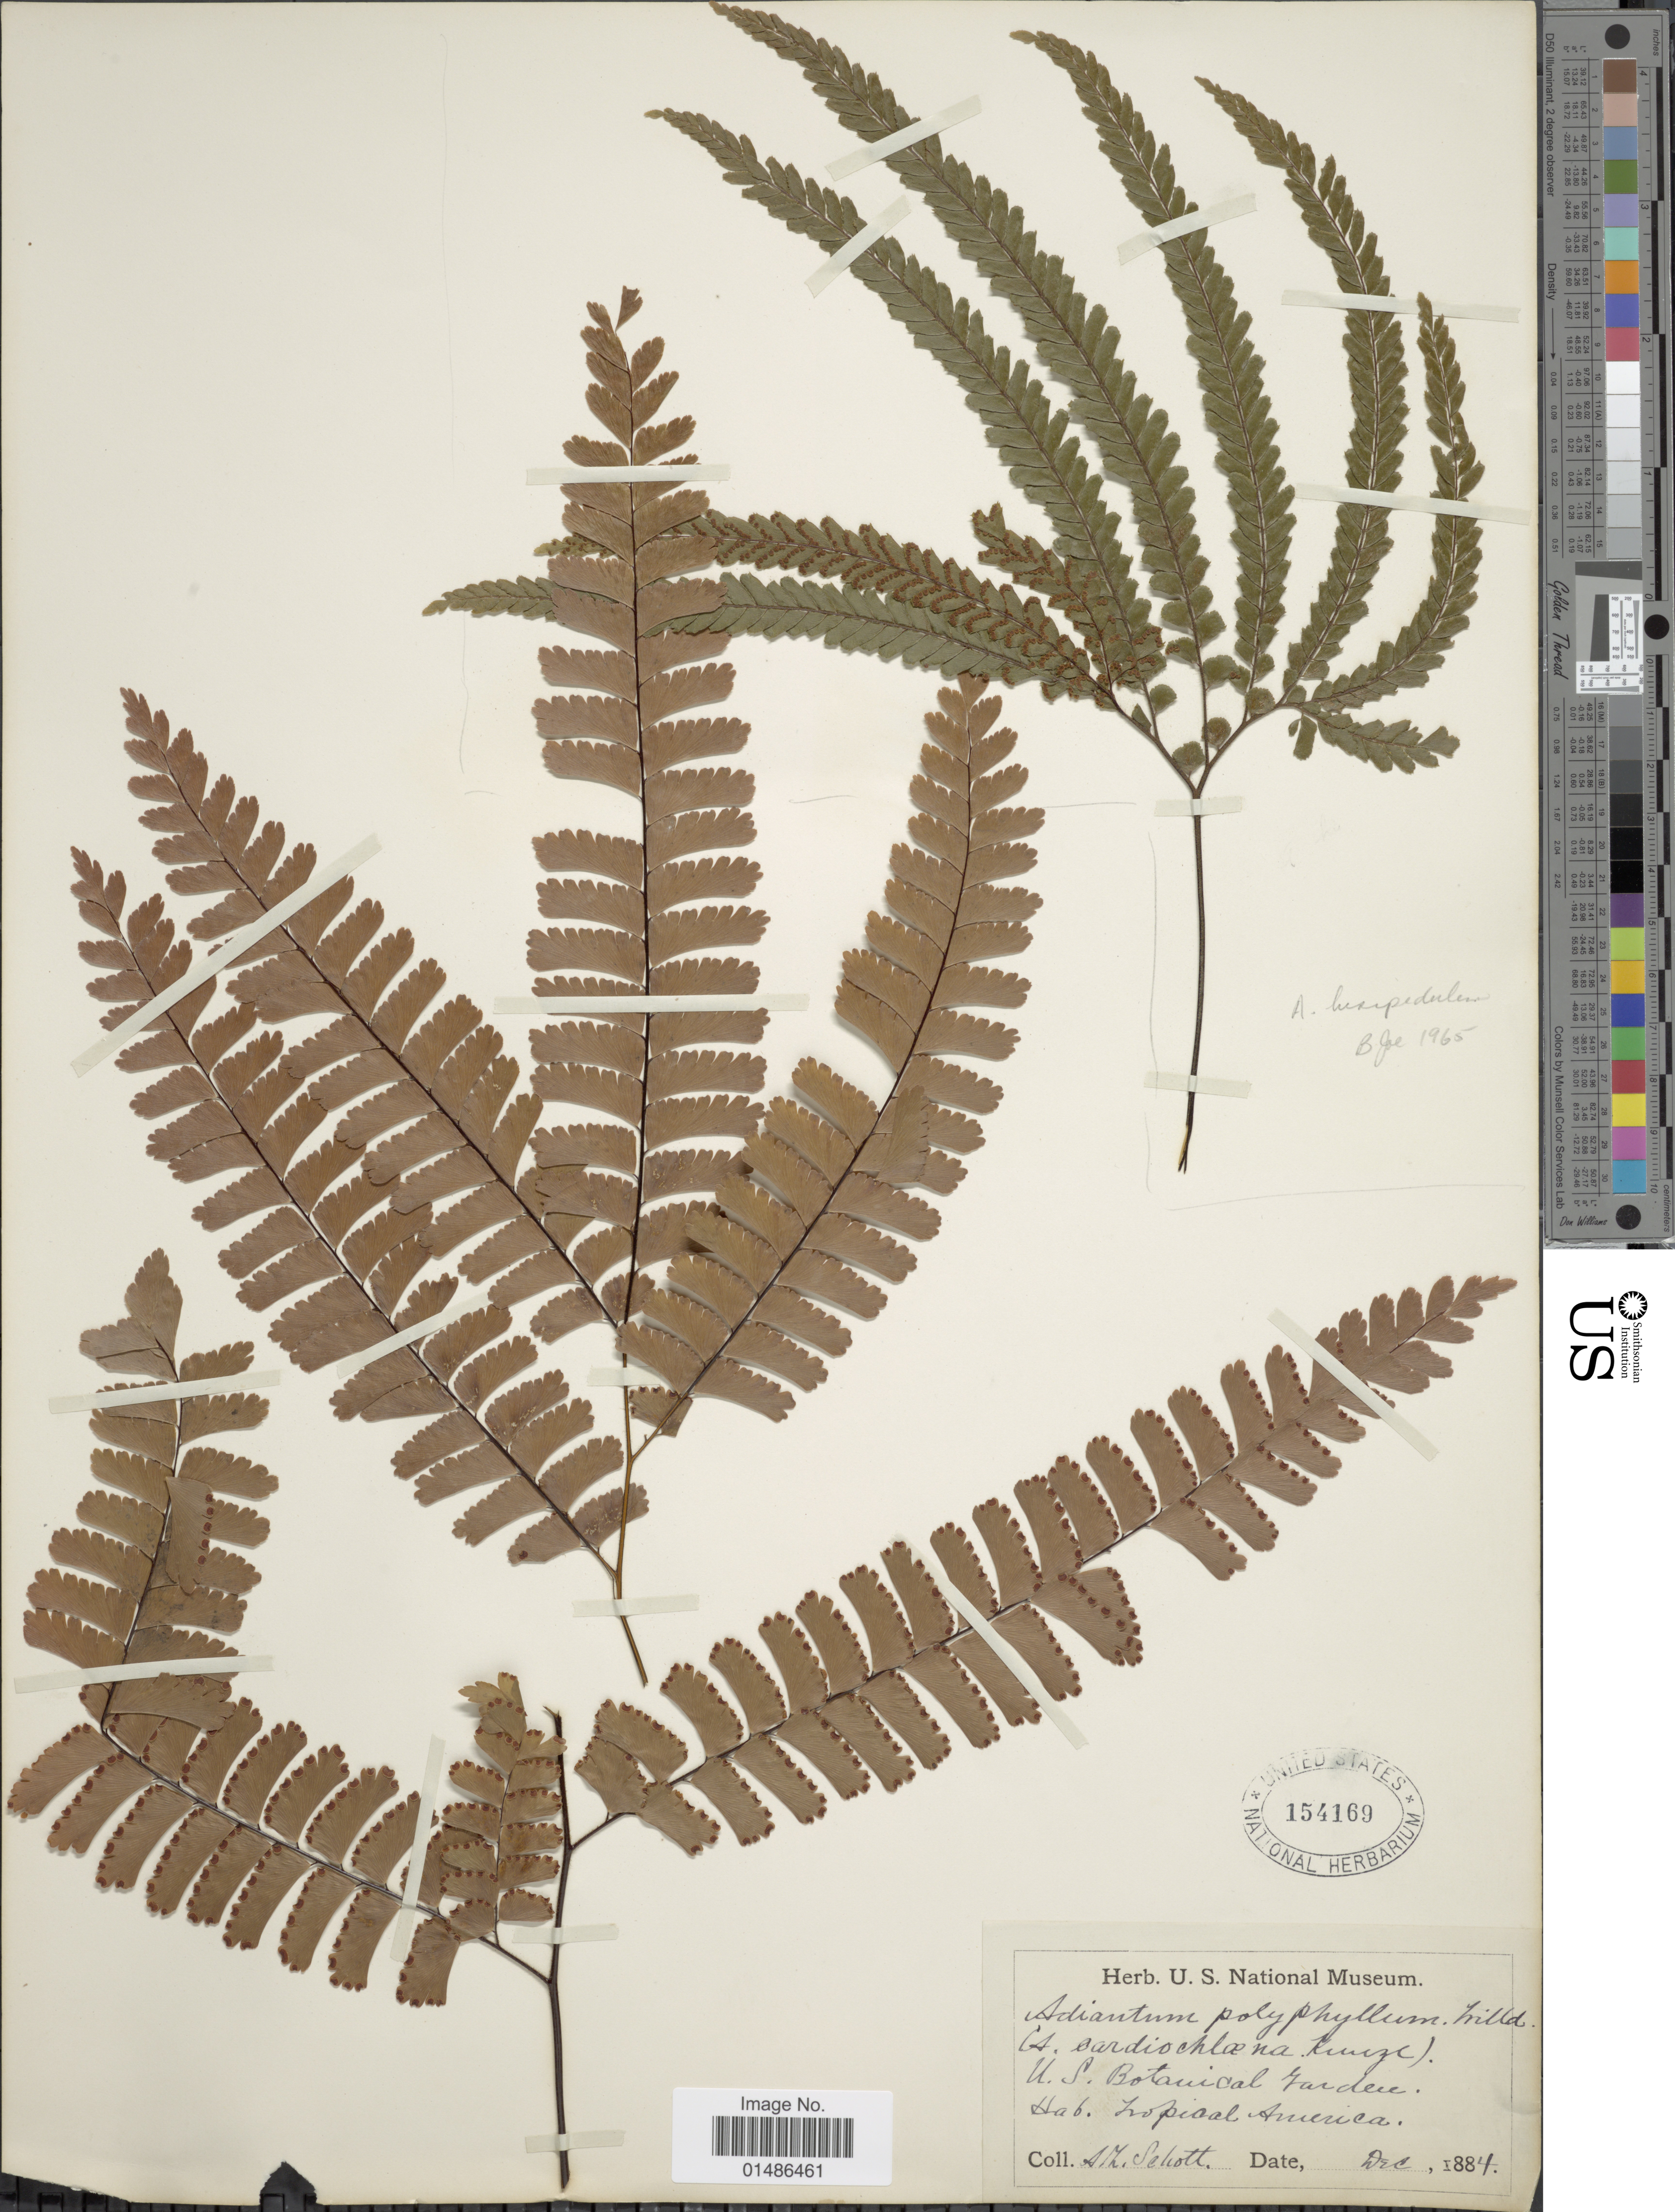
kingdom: Plantae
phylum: Tracheophyta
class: Polypodiopsida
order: Polypodiales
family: Pteridaceae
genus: Adiantum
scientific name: Adiantum polyphyllum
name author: Willd.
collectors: A. L. Schott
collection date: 1884-12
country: United States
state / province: District of Columbia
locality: U.S. Botanical Gardens. Tropicaal America.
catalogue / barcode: US 154169